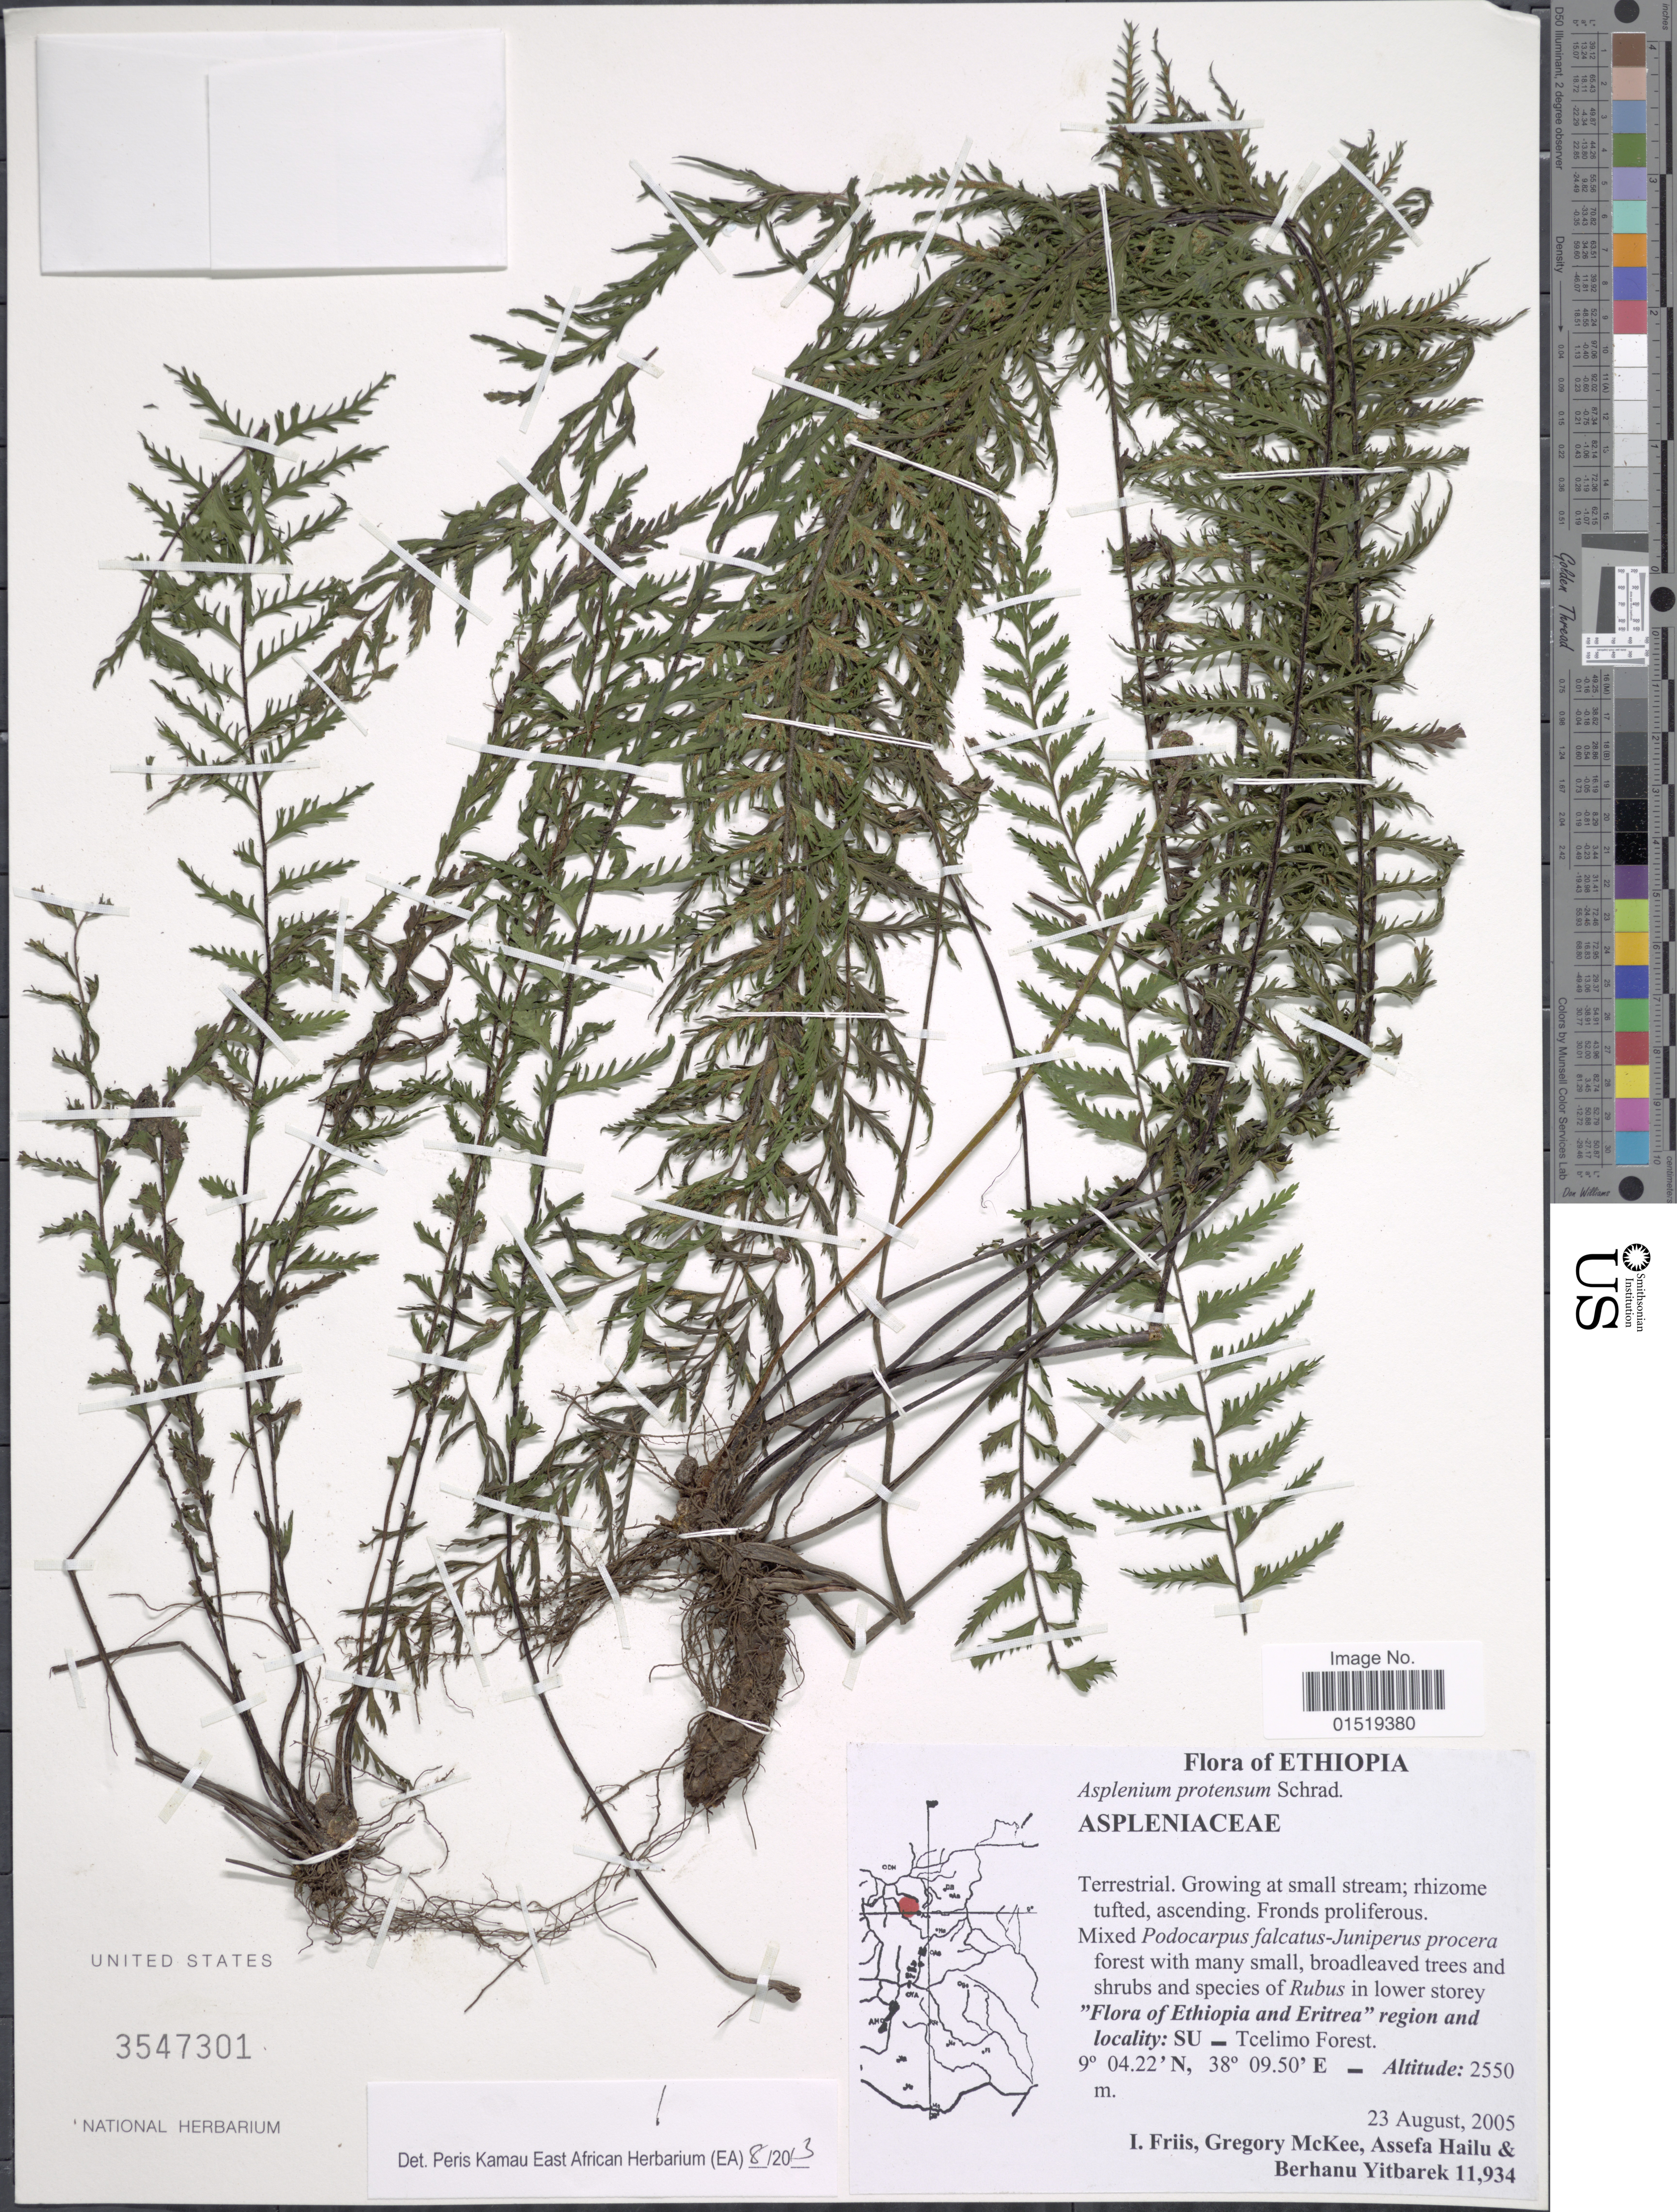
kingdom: Plantae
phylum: Tracheophyta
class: Polypodiopsida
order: Polypodiales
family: Aspleniaceae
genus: Asplenium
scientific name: Asplenium protensum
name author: Schrad.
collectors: I. Friis, G. S. McKee, A. Hailu & B. Yitbarek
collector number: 11934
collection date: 2005-08-23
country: Ethiopia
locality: SU_ Tcelimo Forest.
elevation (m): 2550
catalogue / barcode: US 3547301